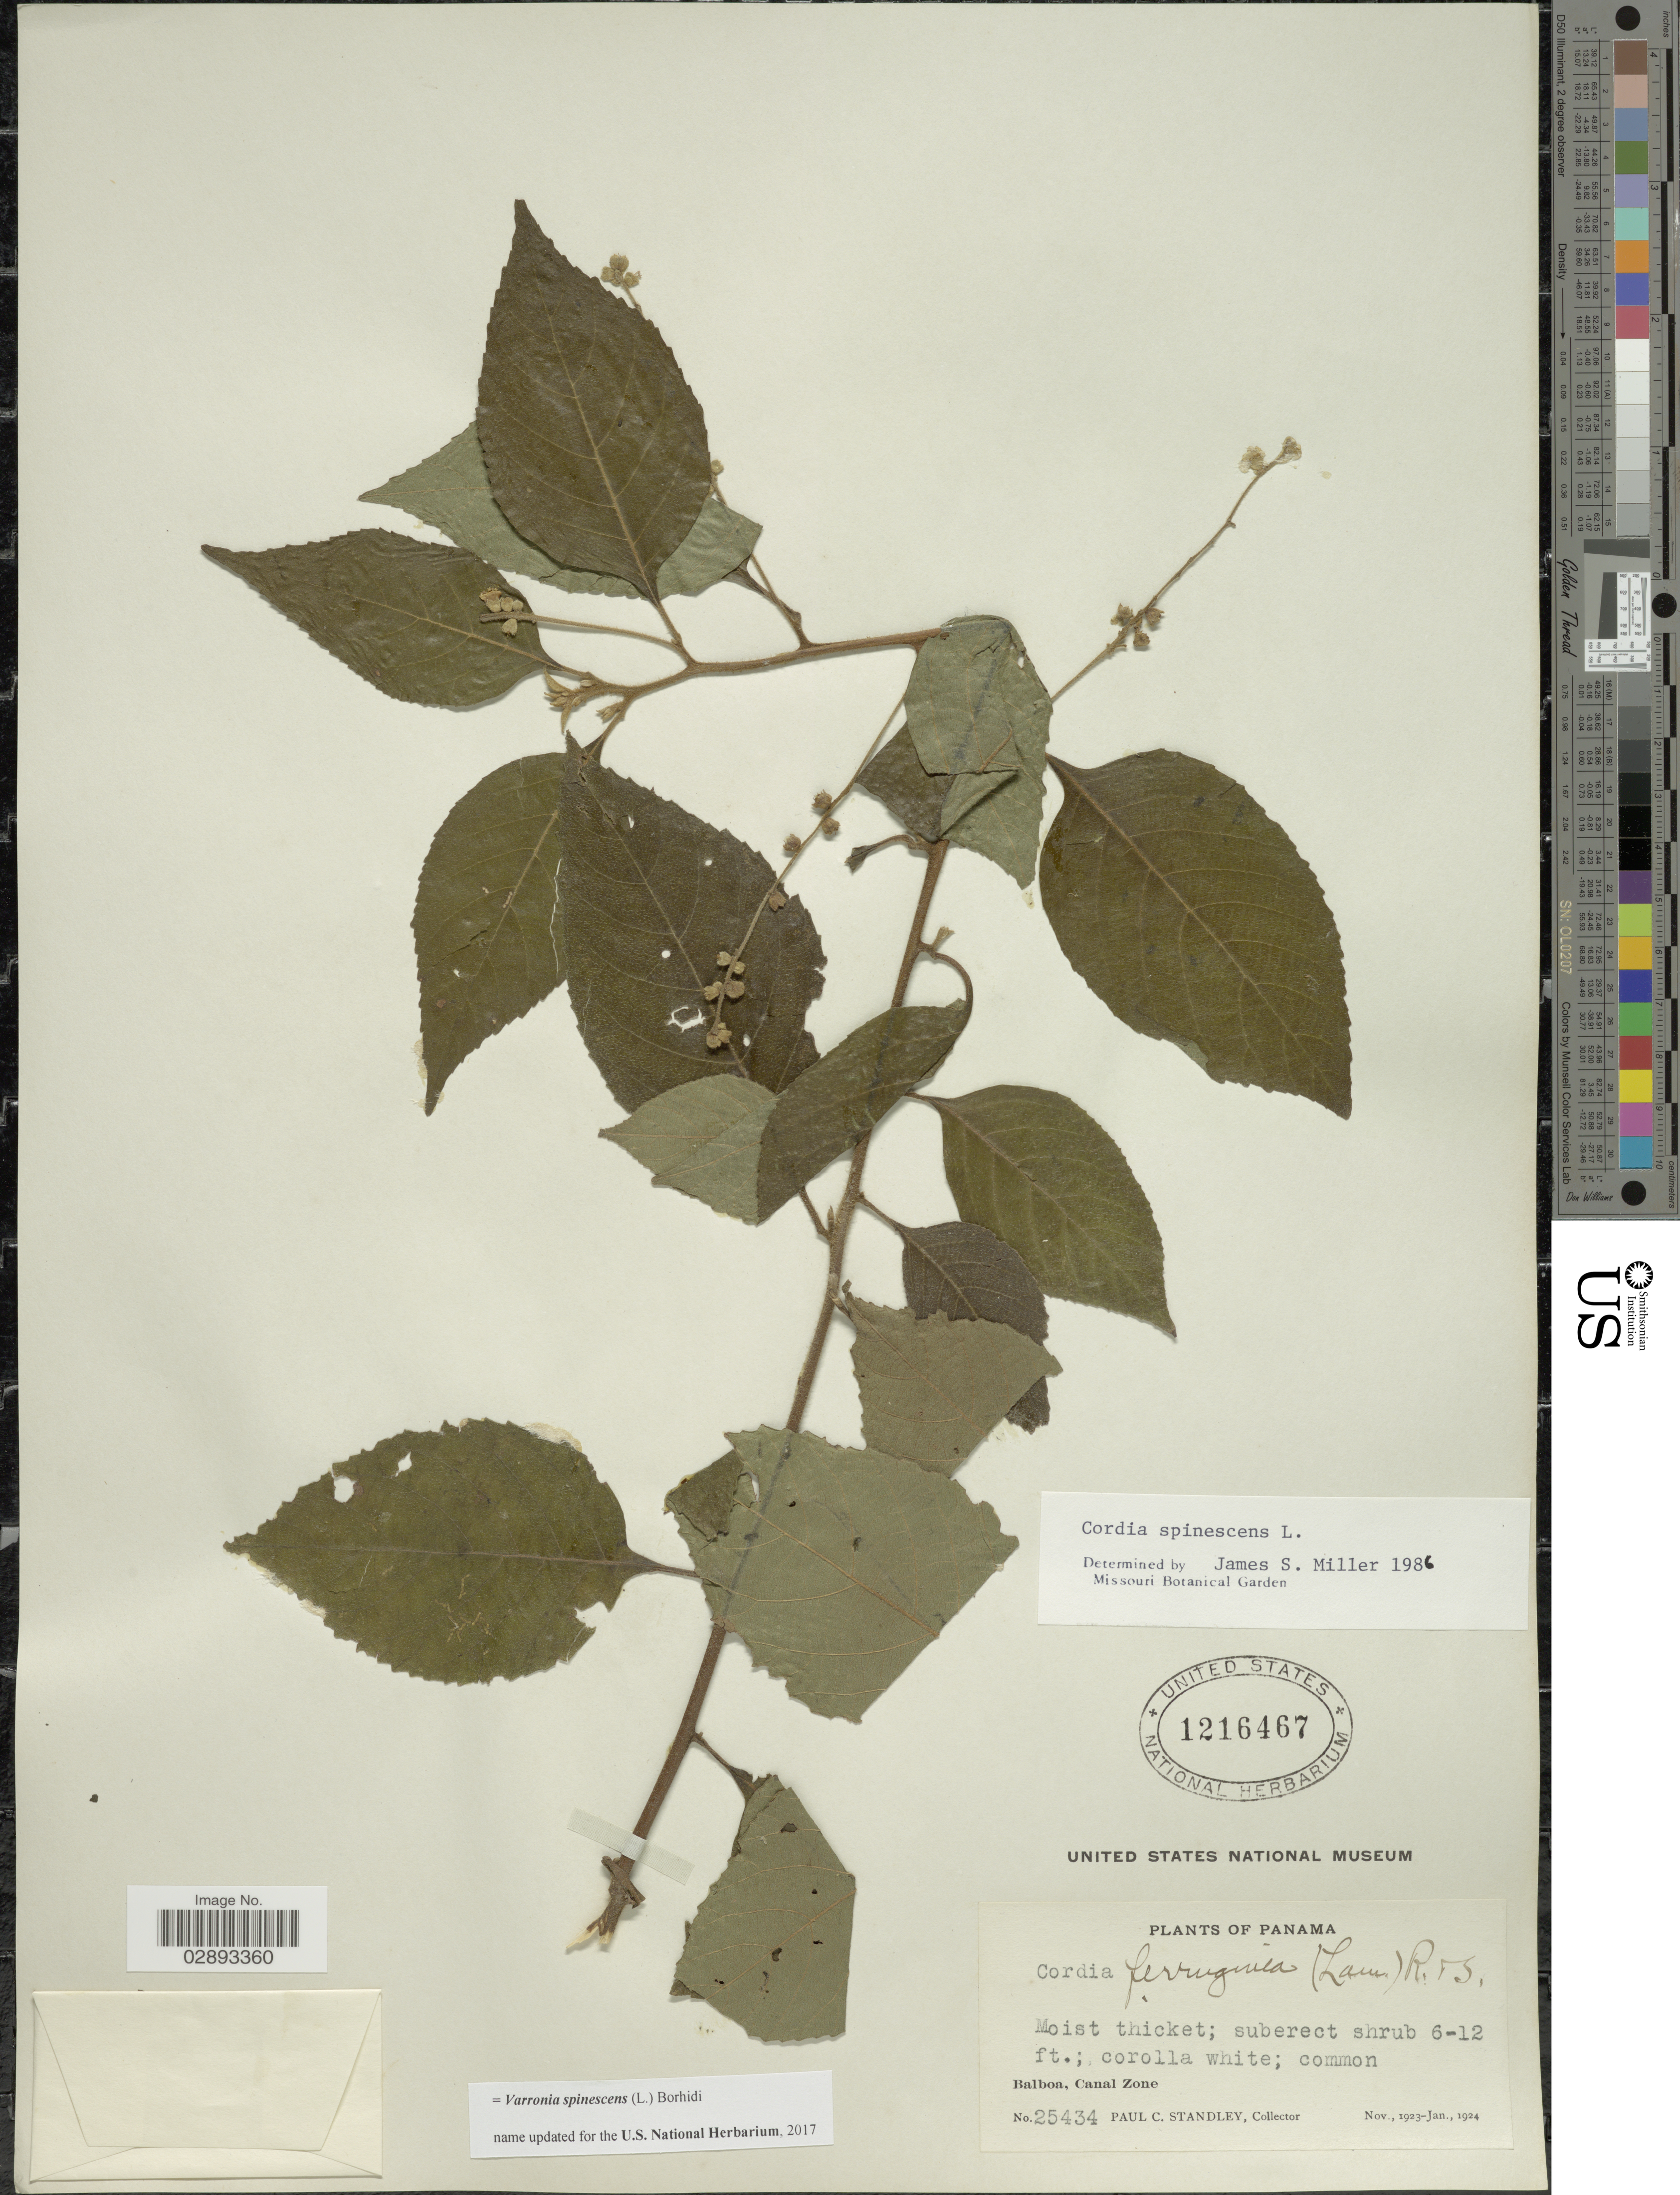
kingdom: Plantae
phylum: Tracheophyta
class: Magnoliopsida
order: Boraginales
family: Cordiaceae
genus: Varronia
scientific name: Varronia spinescens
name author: (L.) Borhidi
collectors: P. C. Standley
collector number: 25434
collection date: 1923-11/1924-01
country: Panama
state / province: Colón / Panamá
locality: Balboa, Canal Zone.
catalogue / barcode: US 1216467